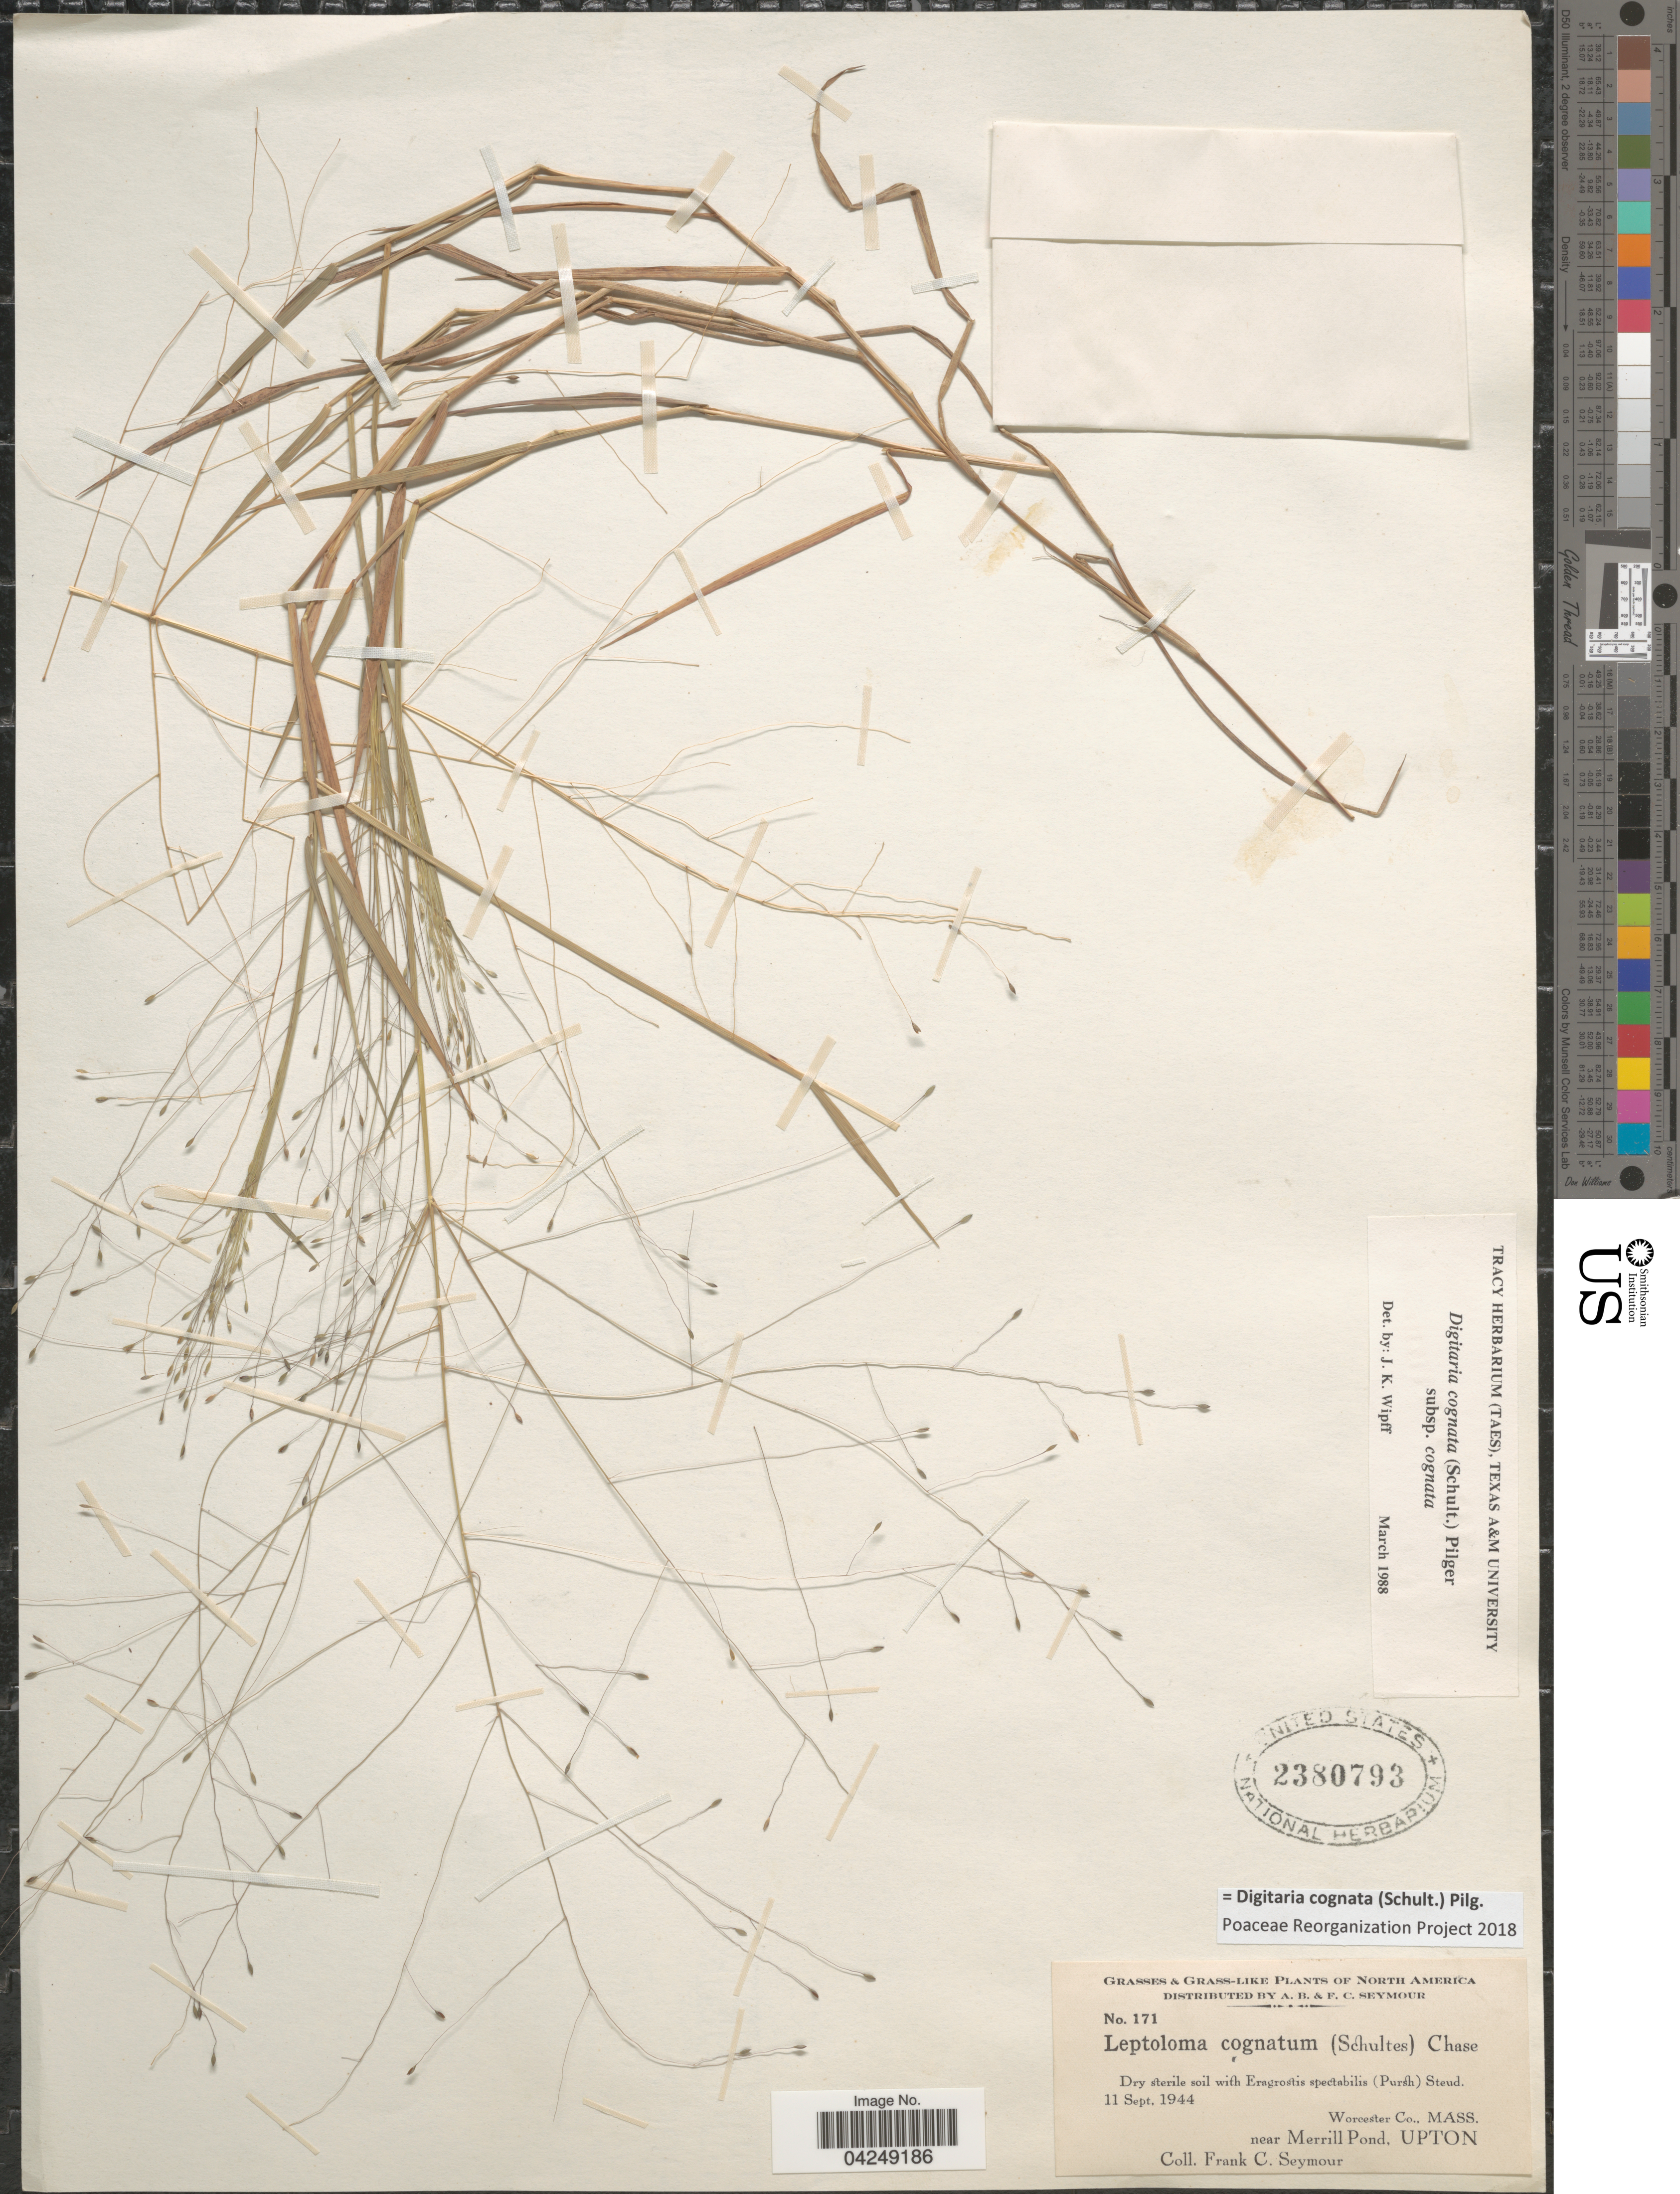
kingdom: Plantae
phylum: Tracheophyta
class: Liliopsida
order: Poales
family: Poaceae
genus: Digitaria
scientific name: Digitaria cognata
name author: (Scult.) Pilg.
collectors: F. C. Seymour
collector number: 171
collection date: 1944-09-11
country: United States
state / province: Massachusetts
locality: Worcester Co., near Merrill Pond, Upton.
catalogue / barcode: US 2380793